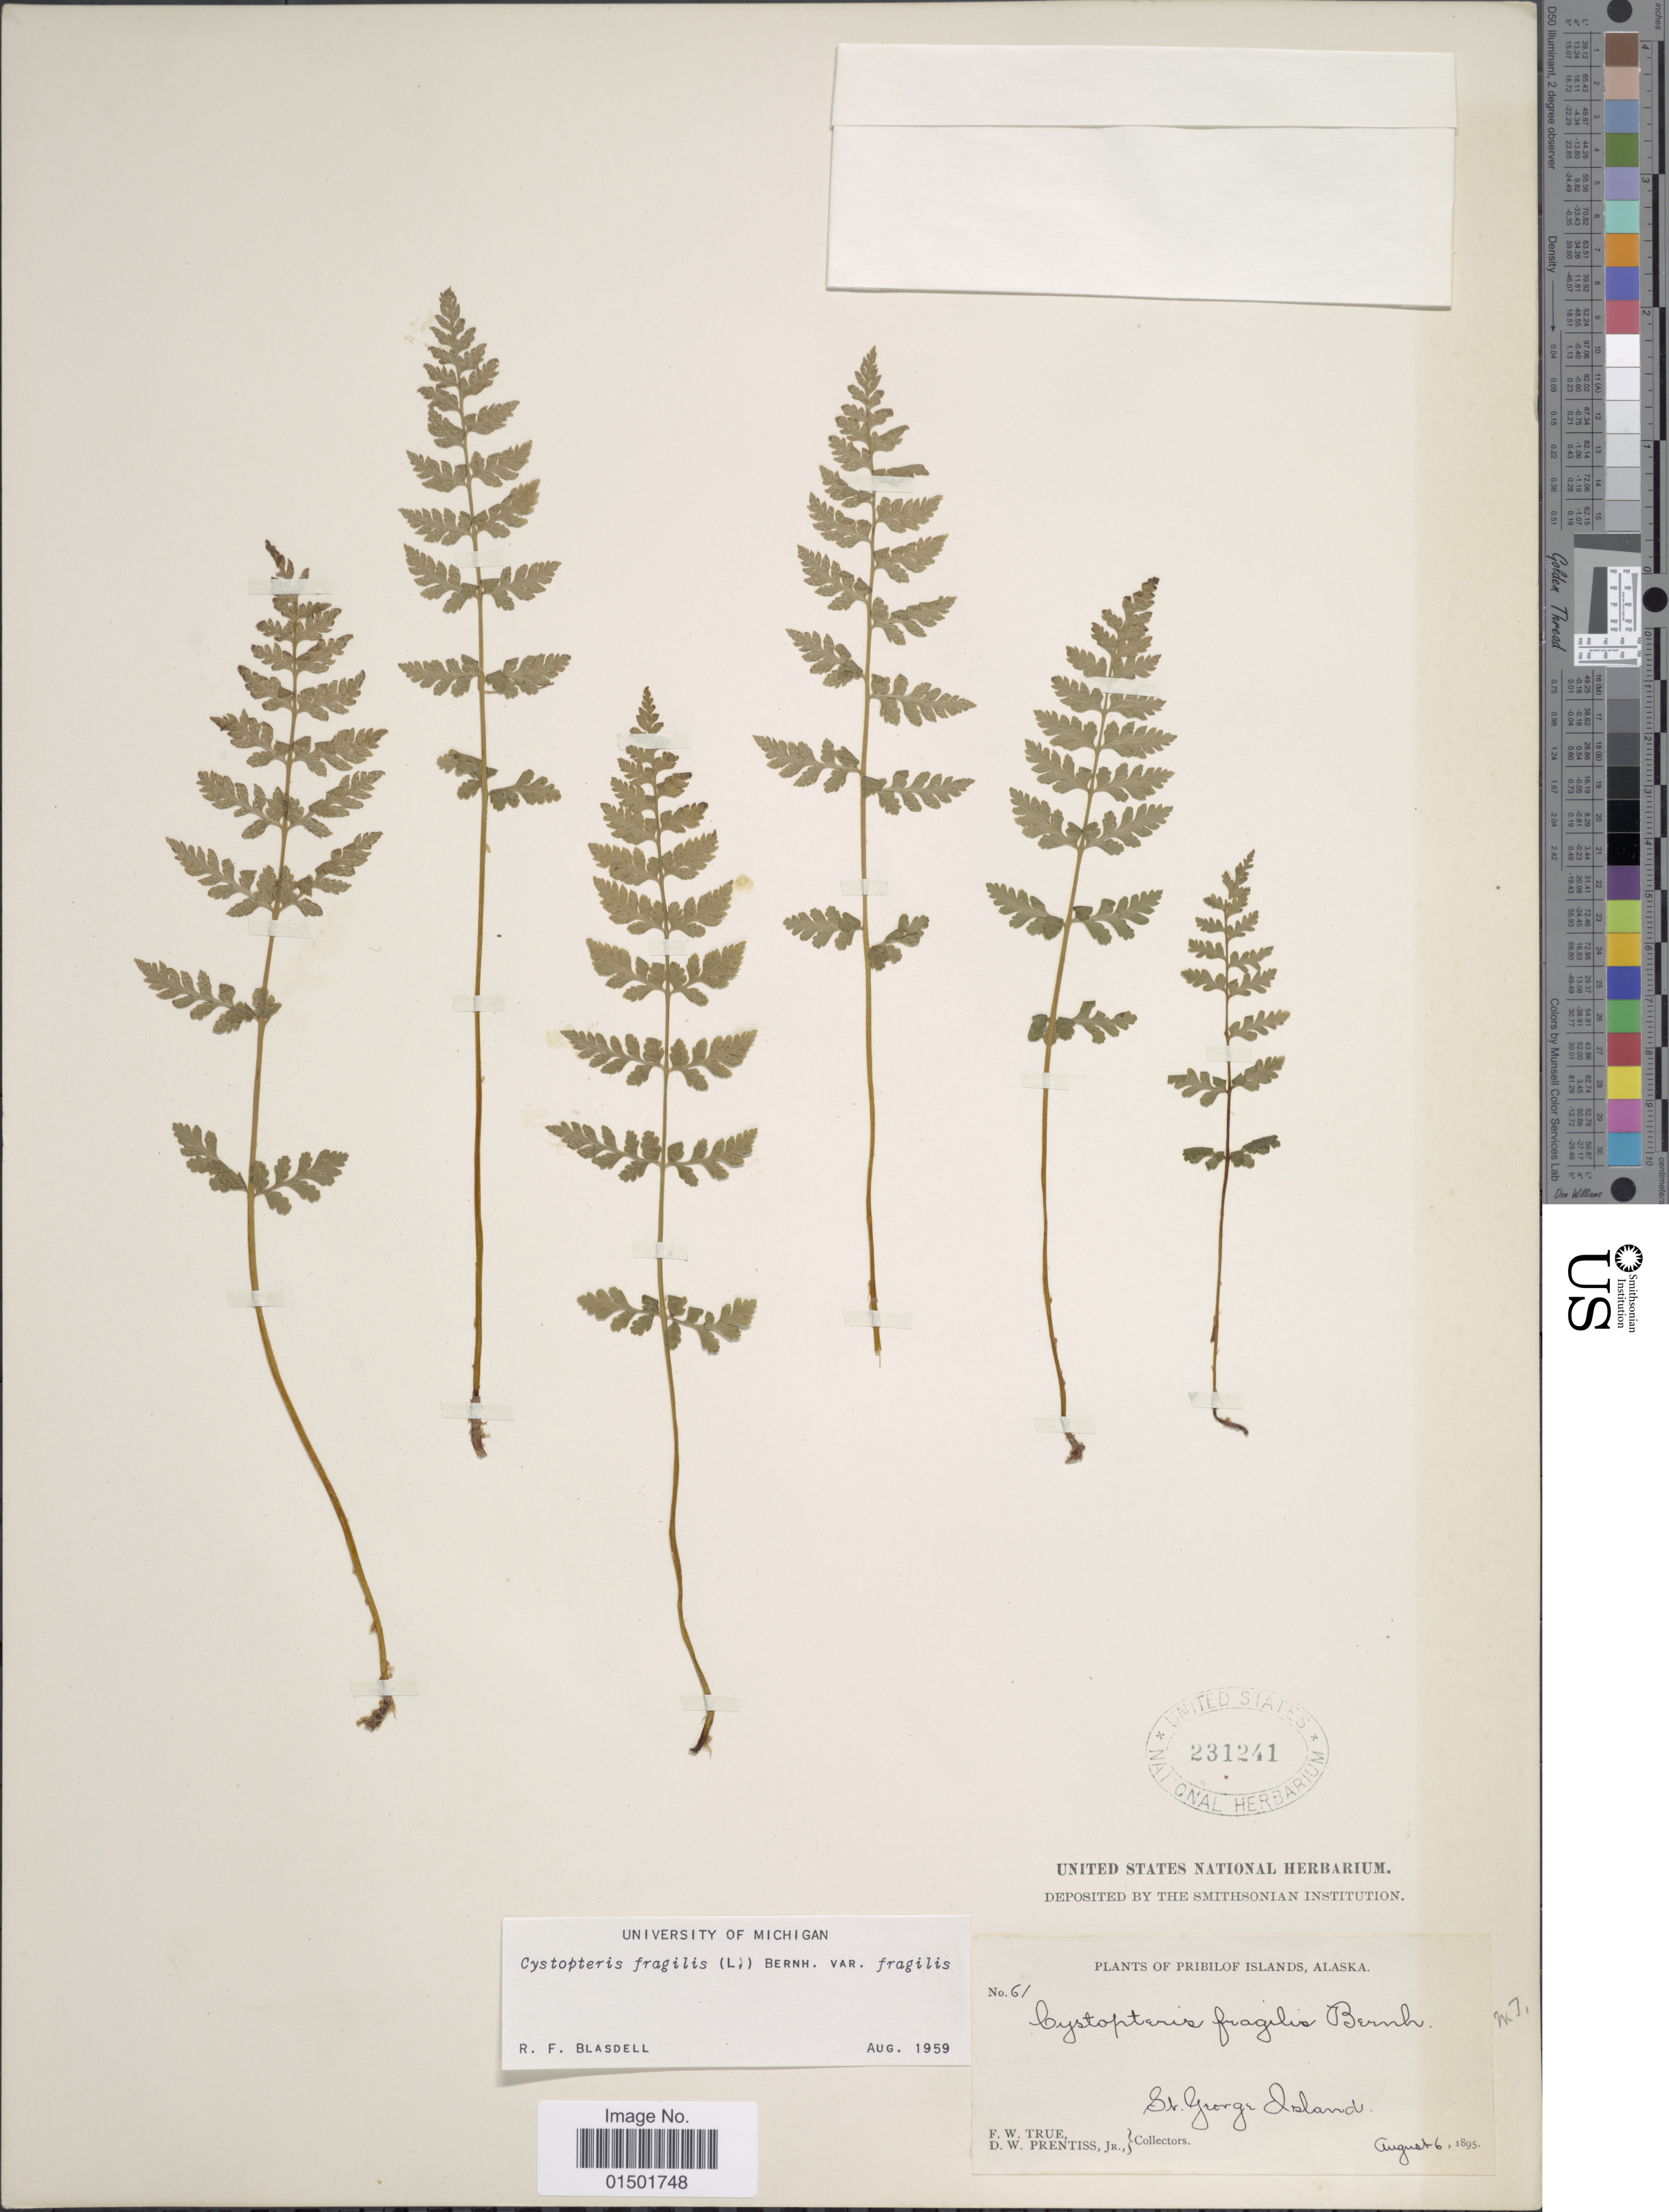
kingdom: Plantae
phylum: Tracheophyta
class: Polypodiopsida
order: Polypodiales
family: Cystopteridaceae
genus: Cystopteris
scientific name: Cystopteris fragilis var. fragilis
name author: (L.) Bernh.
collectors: F. True & D. Prentiss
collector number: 61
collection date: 1895-08-06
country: United States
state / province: Alaska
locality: Pribilof Islands. St. George Islands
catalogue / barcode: US 231241